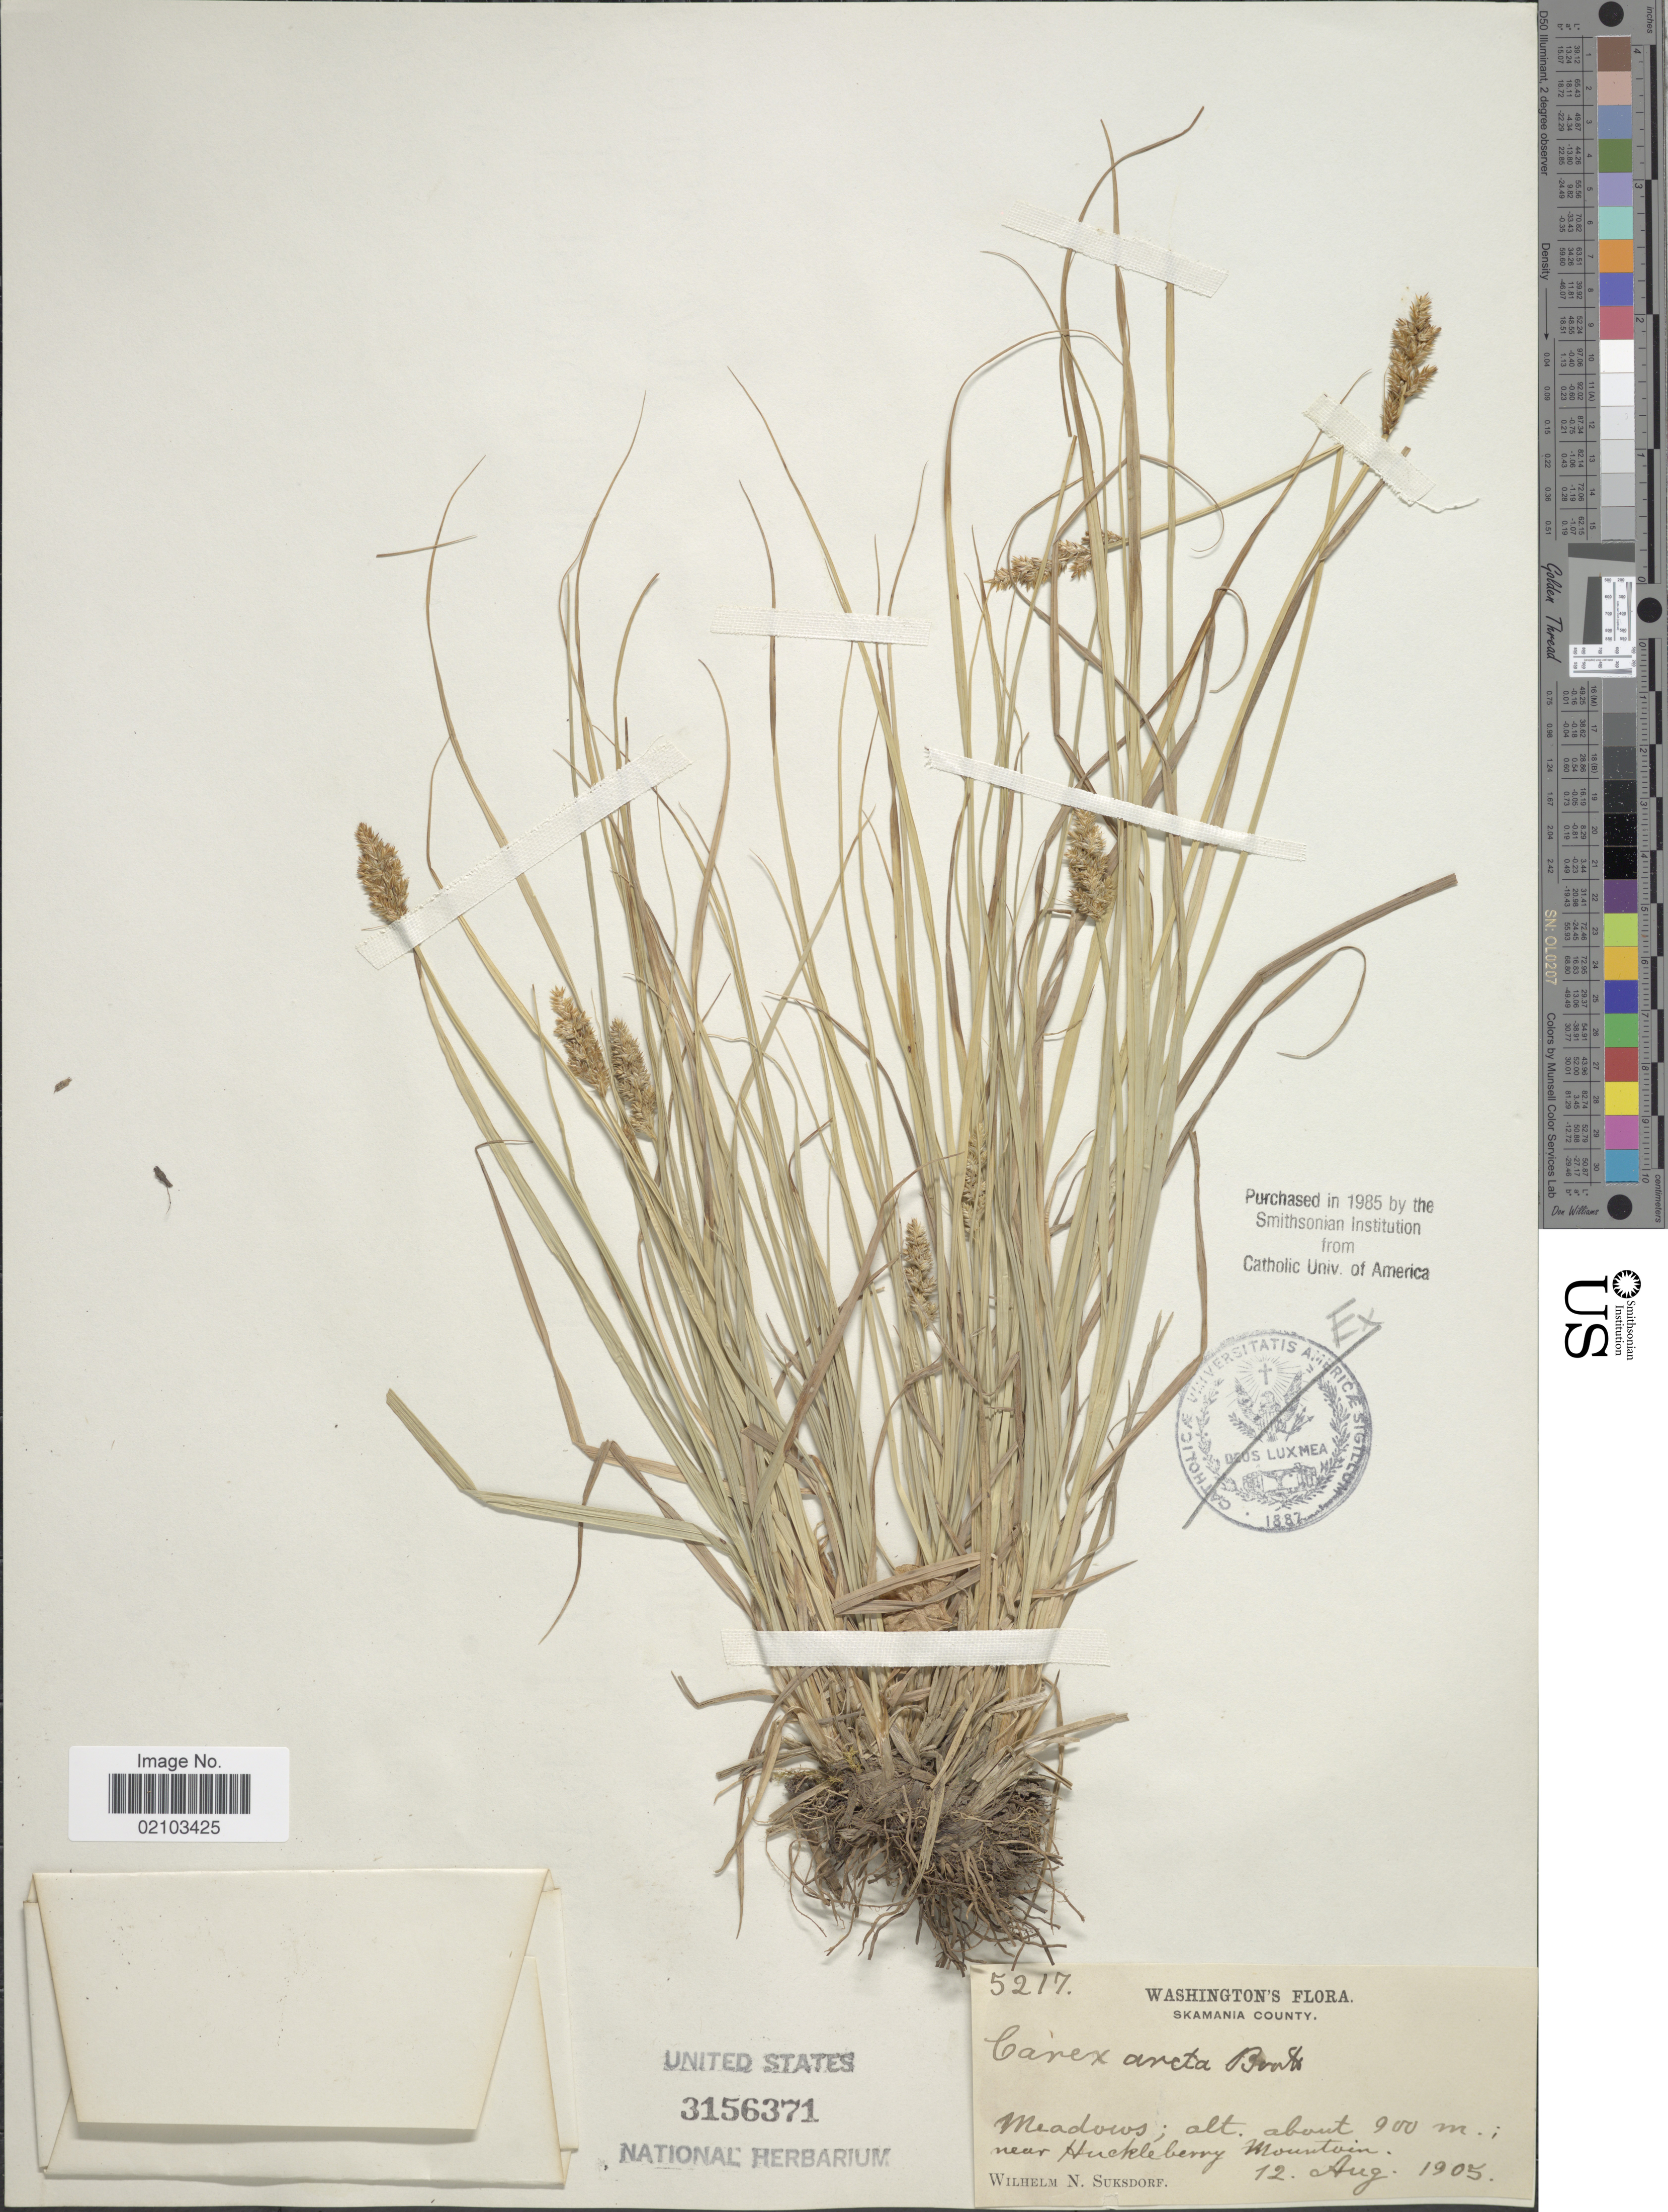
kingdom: Plantae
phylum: Tracheophyta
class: Liliopsida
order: Poales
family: Cyperaceae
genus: Carex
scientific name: Carex arcta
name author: Boott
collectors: W. N. Suksdorf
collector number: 5217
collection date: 1905-08-12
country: United States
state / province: Washington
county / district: Skamania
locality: Skamania County. Meadows; near Huckleberry Mountain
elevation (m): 900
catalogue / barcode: US 3156371